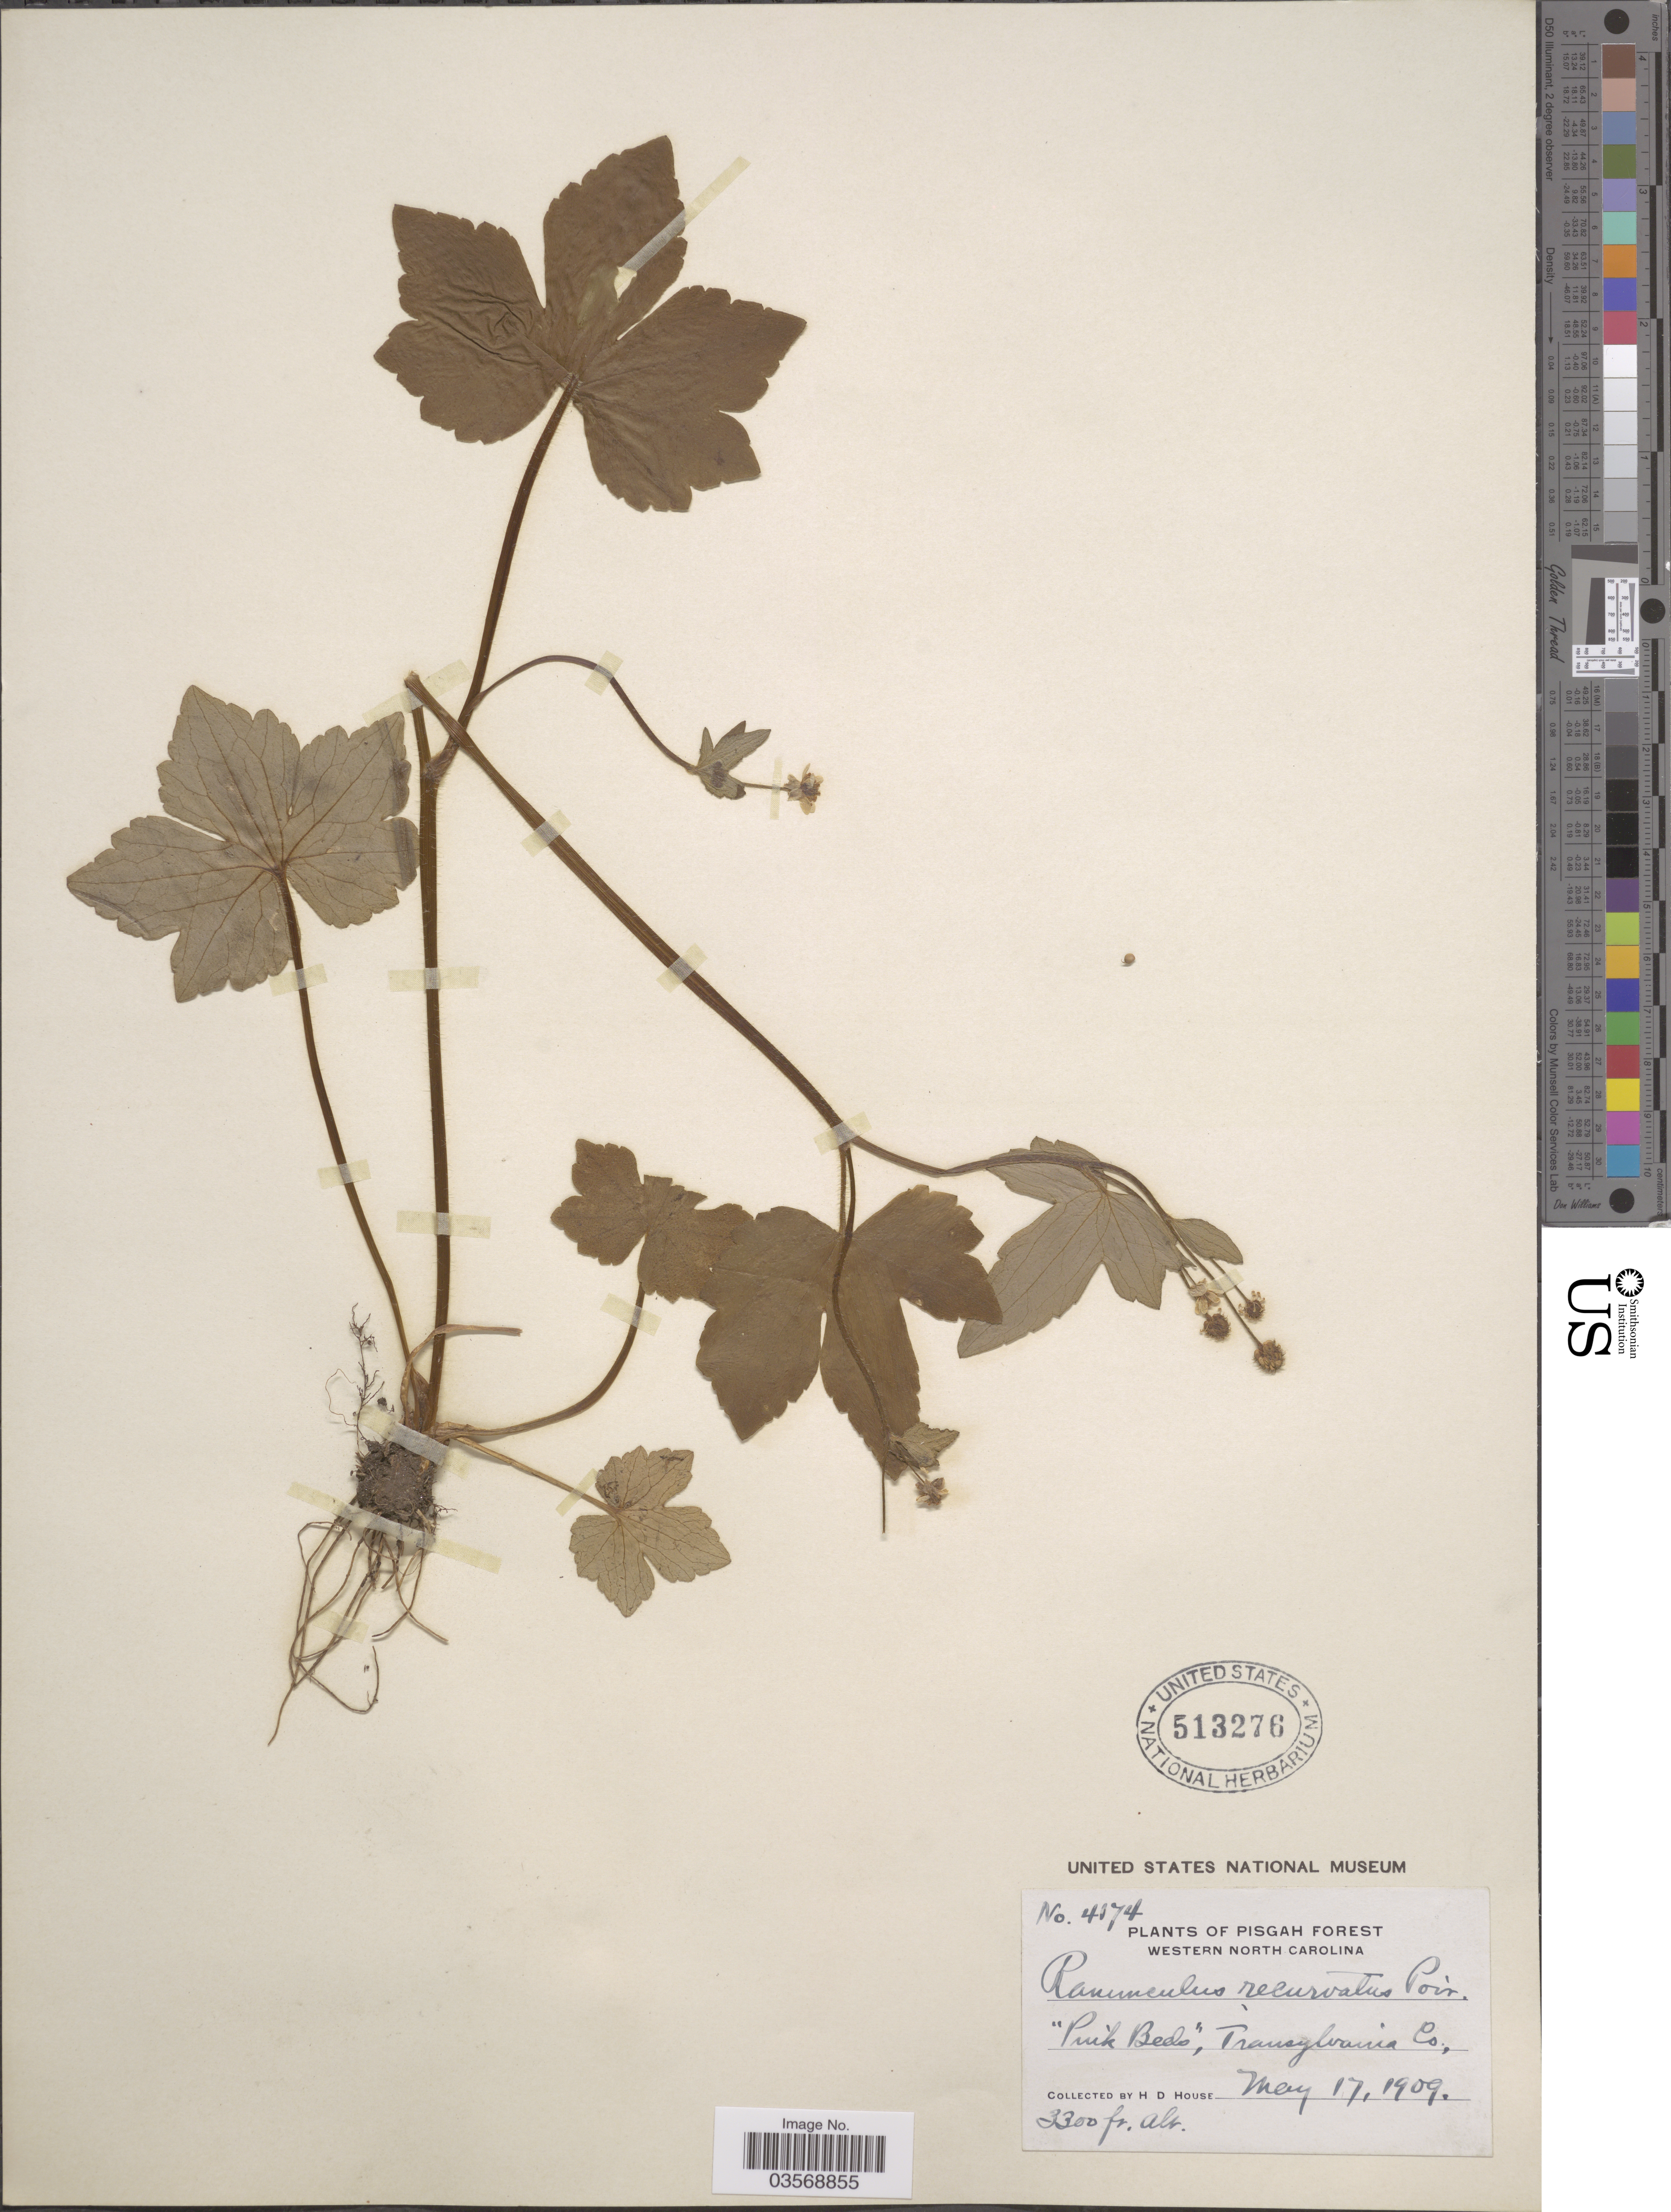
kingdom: Plantae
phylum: Tracheophyta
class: Magnoliopsida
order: Ranunculales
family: Ranunculaceae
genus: Ranunculus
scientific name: Ranunculus recurvatus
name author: Poir.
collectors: H. D. House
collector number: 4174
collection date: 1909-05-17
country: United States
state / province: North Carolina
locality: Pisgah Forest. Western North Carolina. Transylvania Co.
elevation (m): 1006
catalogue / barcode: US 513276